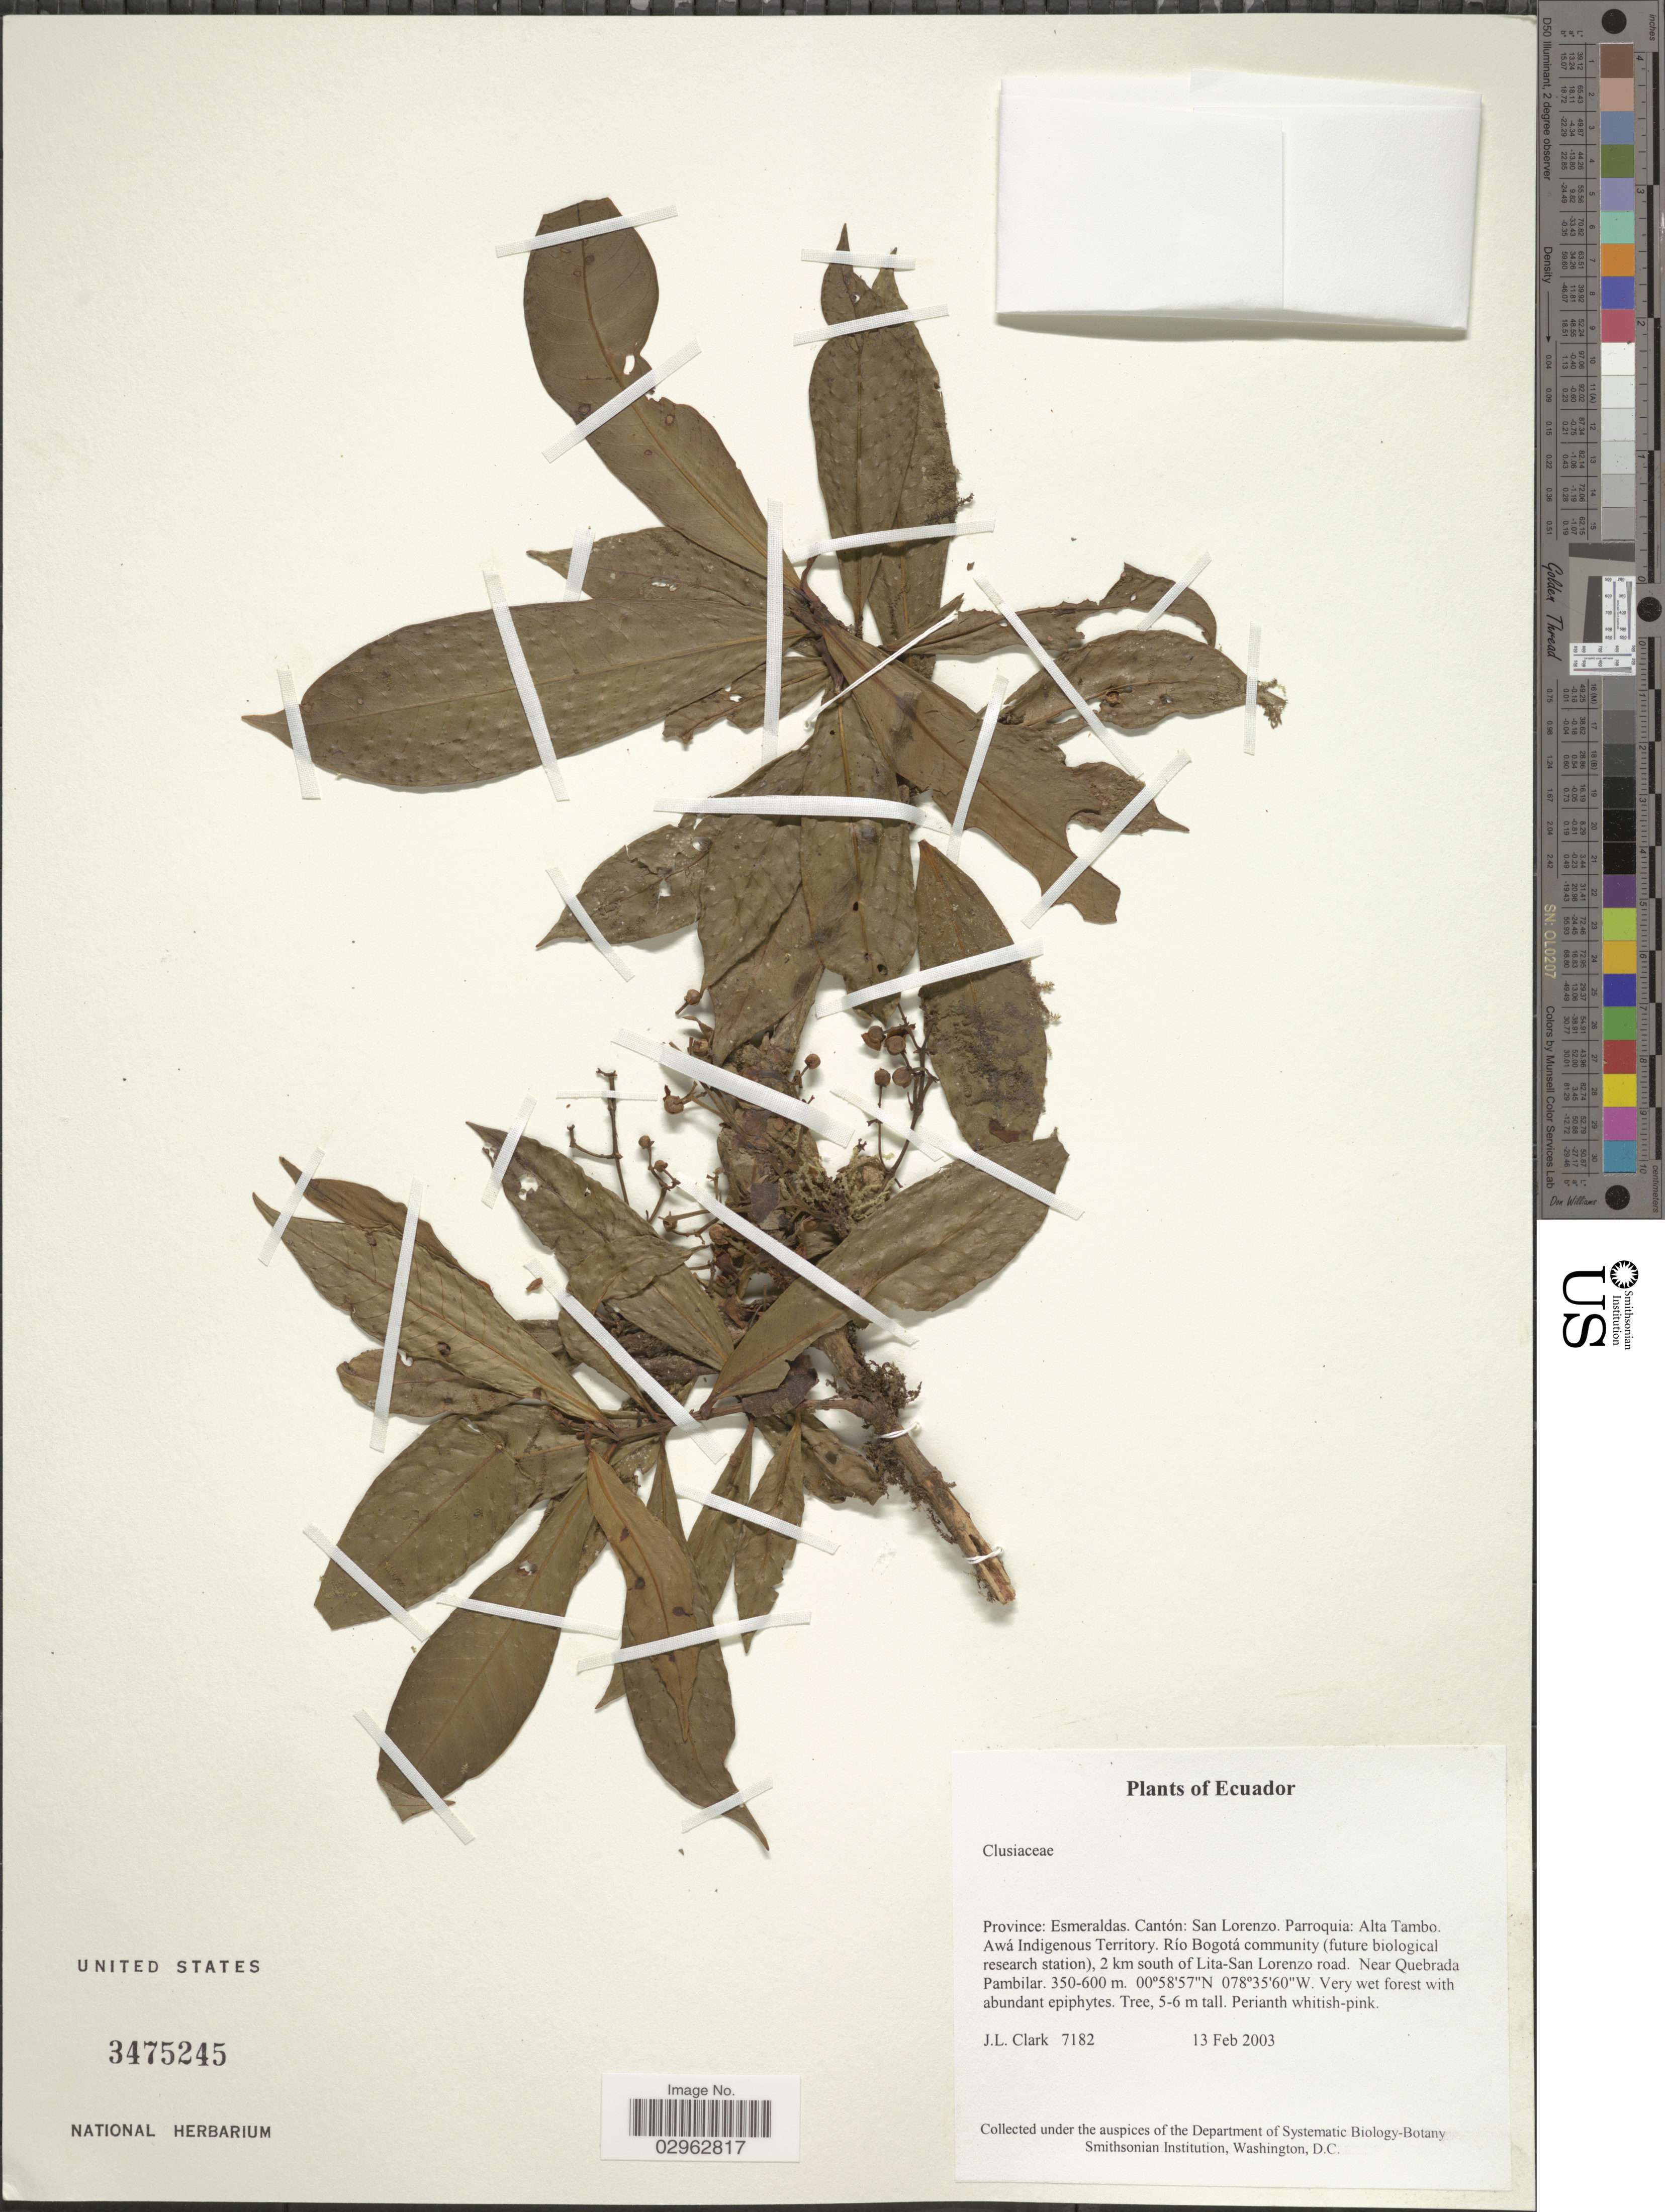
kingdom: Plantae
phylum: Tracheophyta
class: Magnoliopsida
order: Malpighiales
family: Clusiaceae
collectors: J. L. Clark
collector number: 7182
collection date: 2003-02-13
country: Ecuador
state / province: Esmeraldas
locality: Cantón: San Lorenzo. Parroquia: Alta Tambo. Awá Indigenous Territory. Río Bogotá community (future biological research station), 2 km south of Lita-San Lorenzo road. Near Quebrada Pambilar.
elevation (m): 350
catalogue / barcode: US 3475245